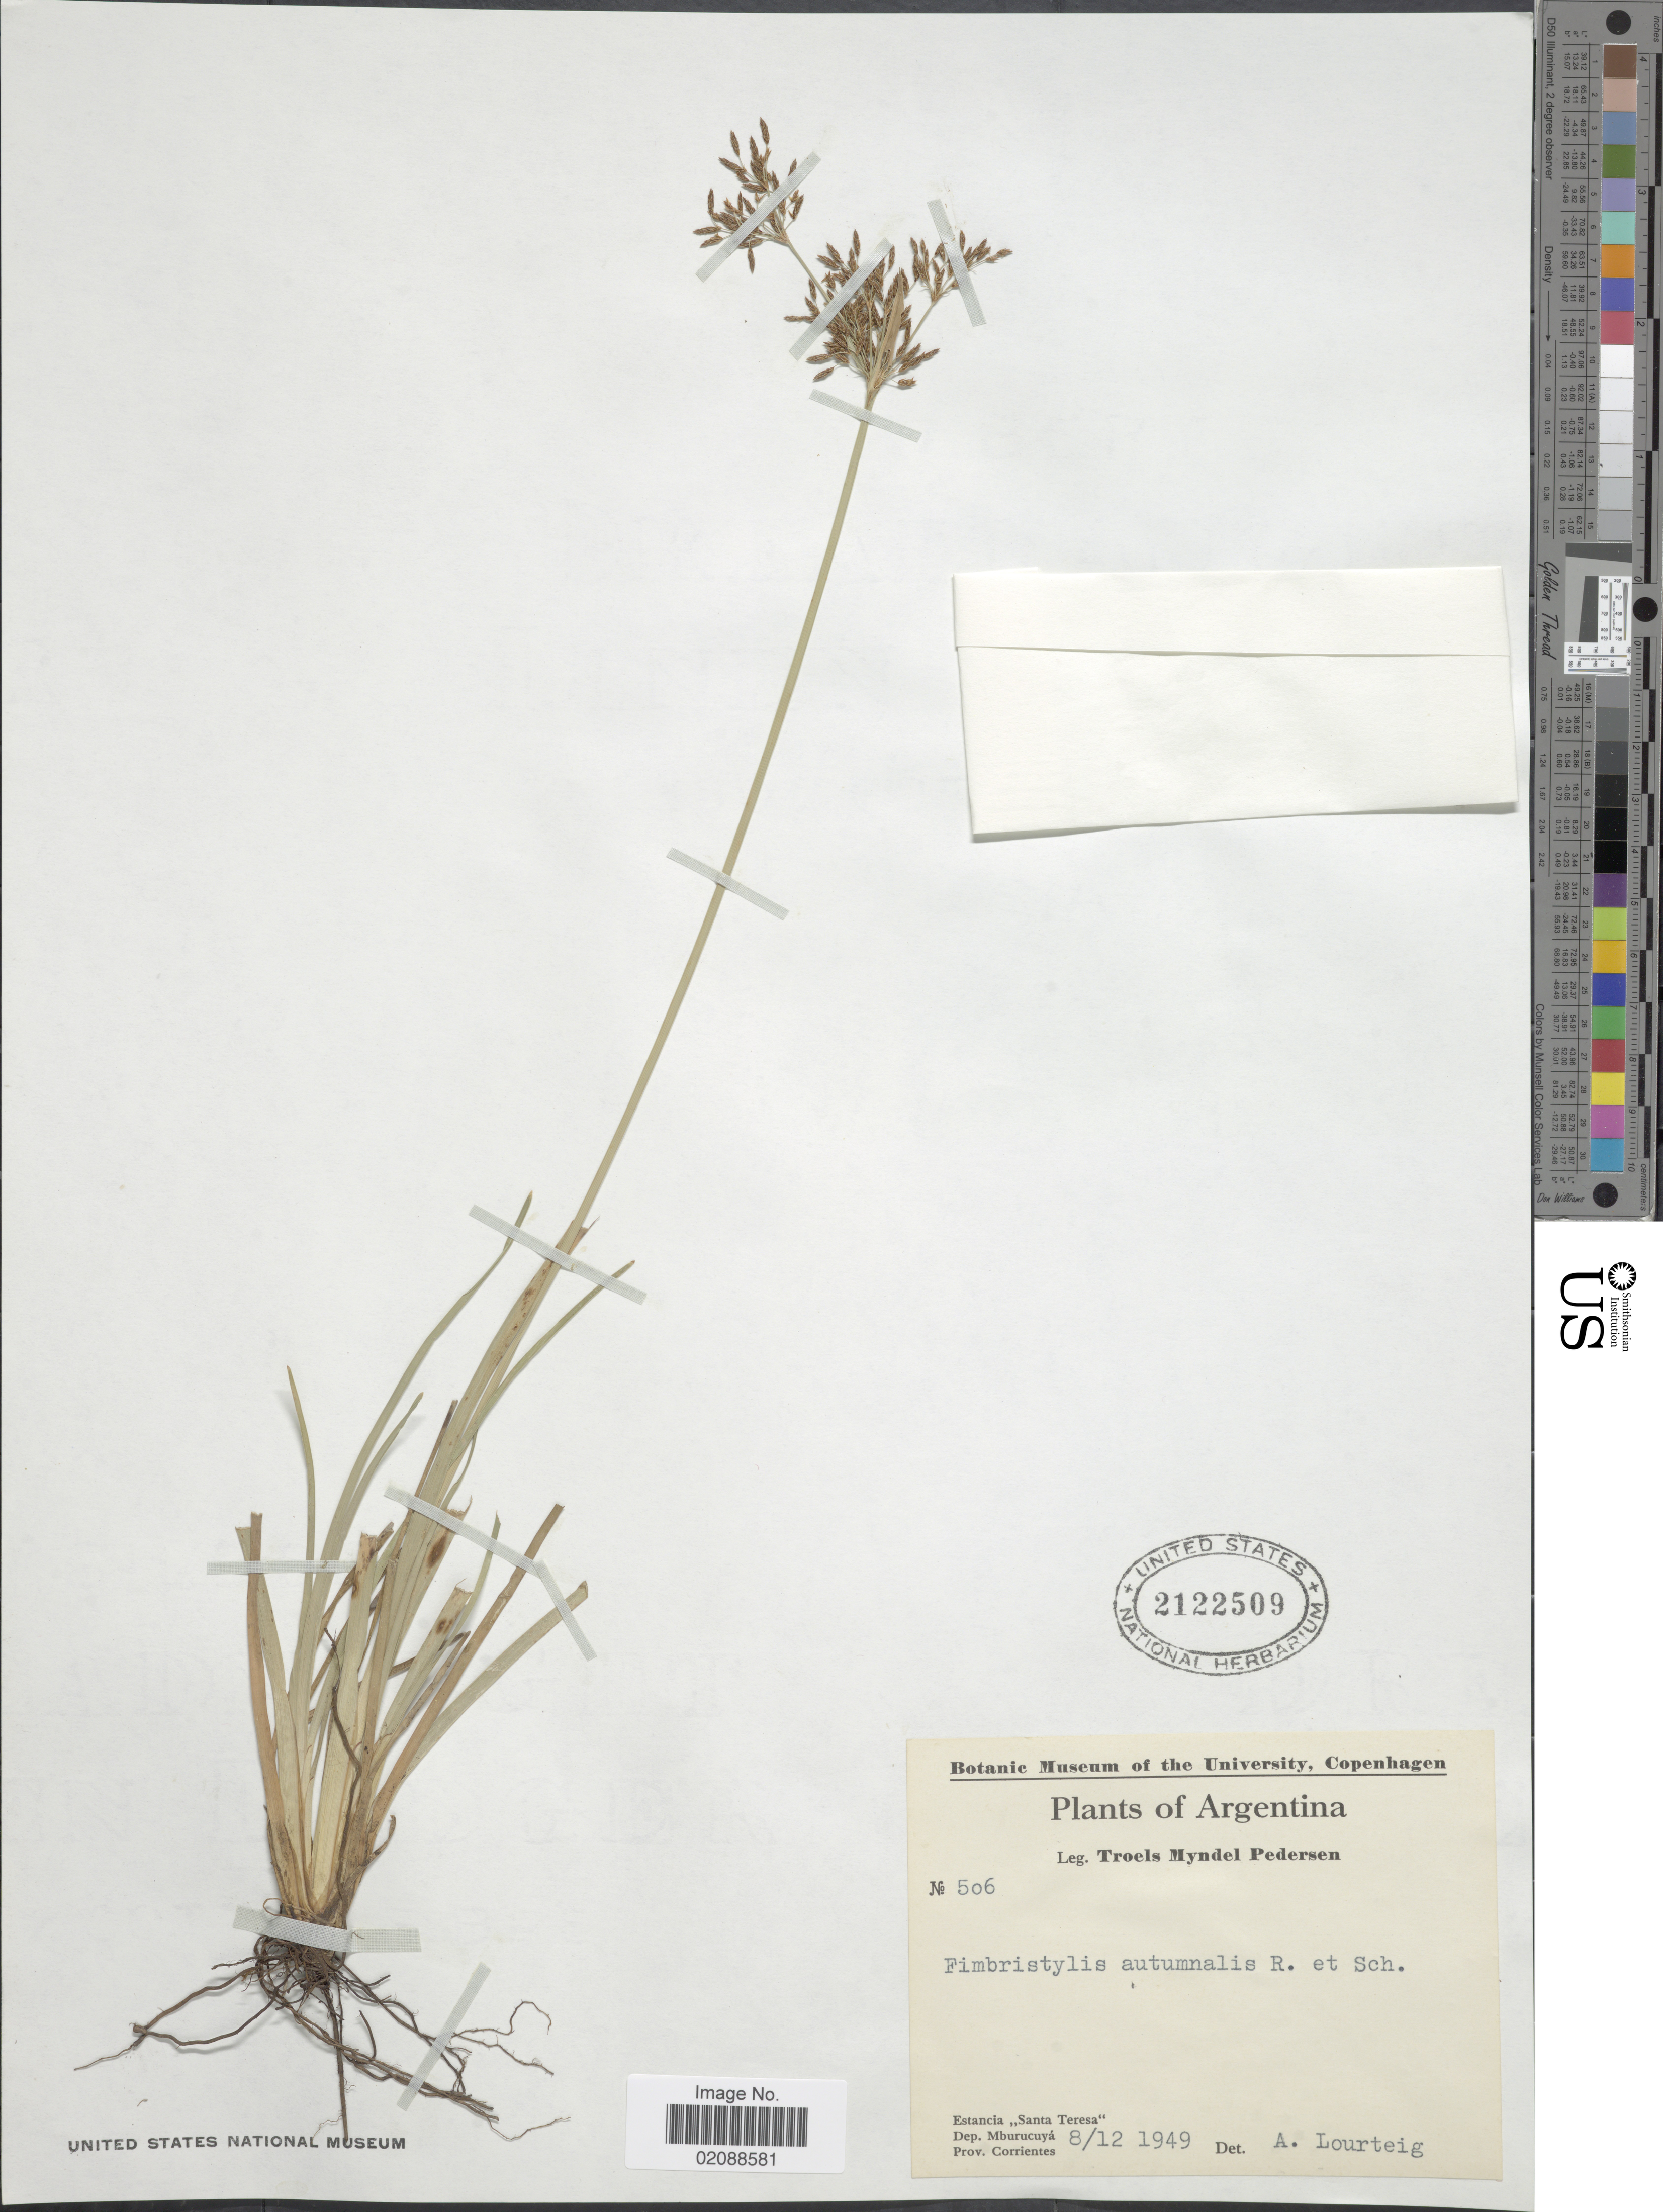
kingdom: Plantae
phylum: Tracheophyta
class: Liliopsida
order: Poales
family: Cyperaceae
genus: Fimbristylis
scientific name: Fimbristylis sp.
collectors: T. Pederson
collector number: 506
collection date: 1949-12-08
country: Argentina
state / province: Corrientes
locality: Estancia Santa Teresa. Dep. Mburucuya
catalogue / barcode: US 2122509